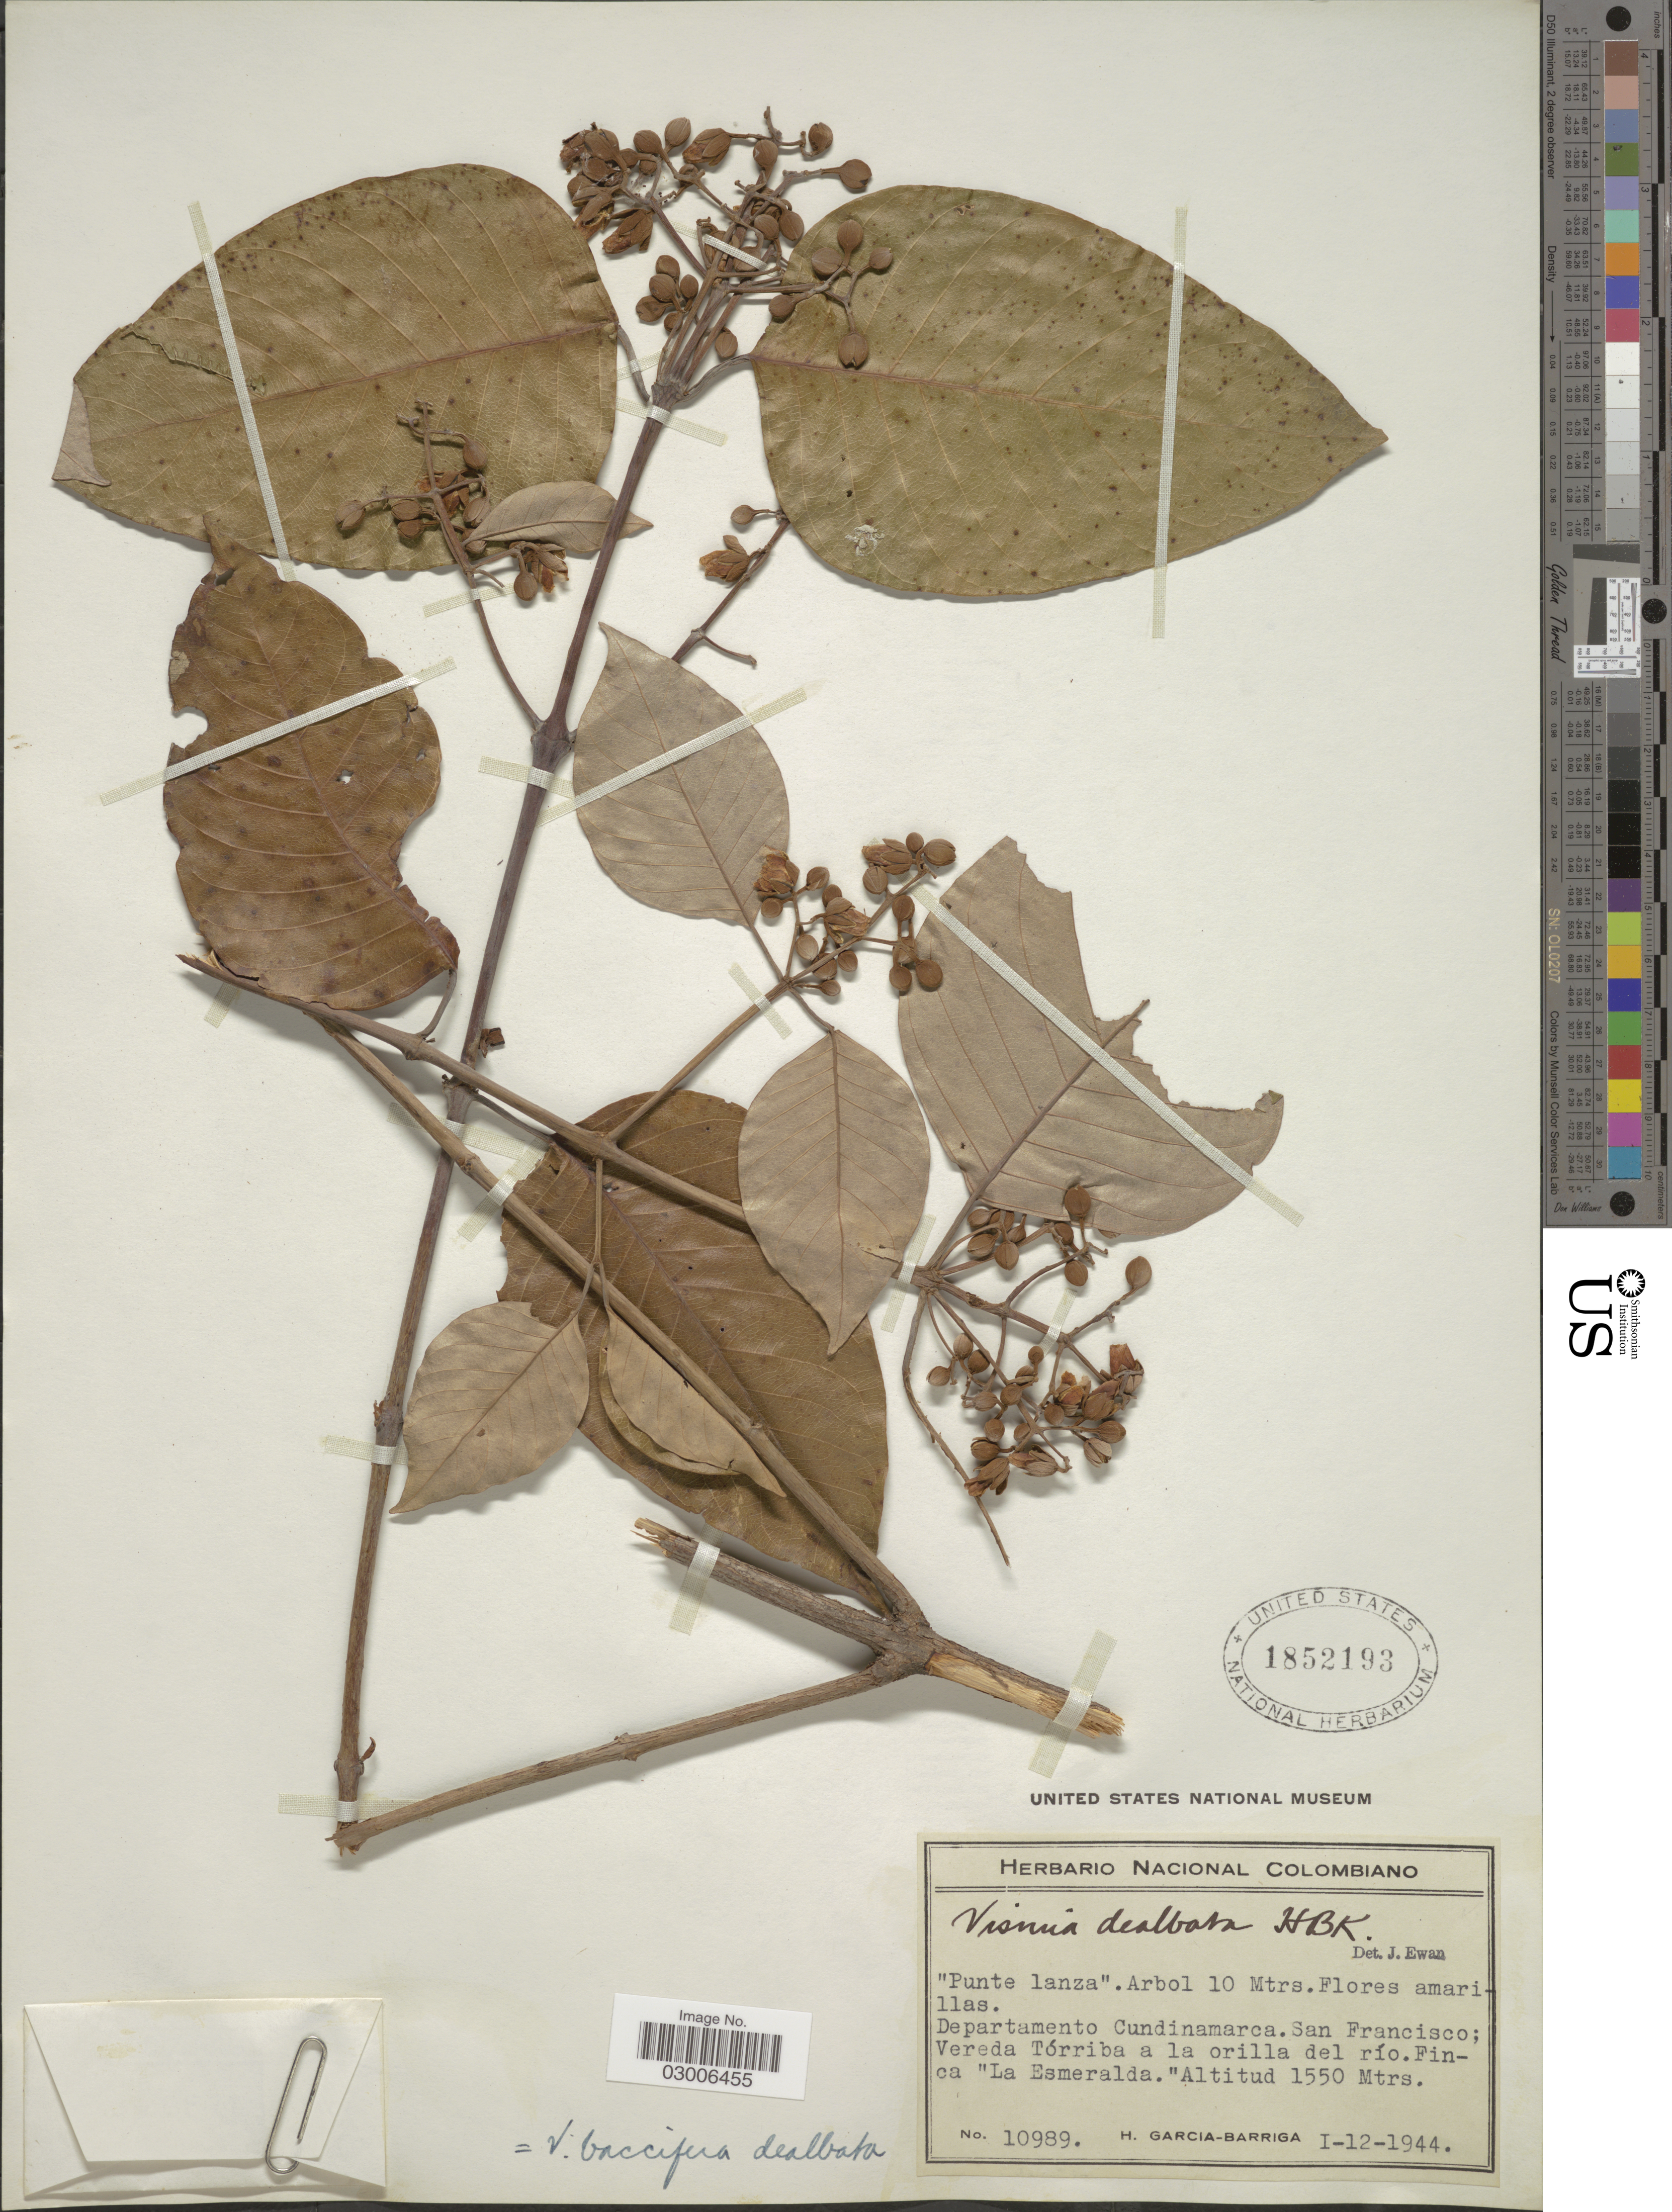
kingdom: Plantae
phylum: Tracheophyta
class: Magnoliopsida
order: Malpighiales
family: Hypericaceae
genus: Vismia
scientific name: Vismia baccifera subsp. dealbata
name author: (Kunth) Ewan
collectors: H. García Barriga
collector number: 10989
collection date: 1944-01-12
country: Colombia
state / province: Cundinamarca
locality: Departamento Cundinamarca, San Francisco; Vereda Tórriba a la orilla del río, Finca "La Esmeralda".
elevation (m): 1550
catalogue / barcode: US 1852193